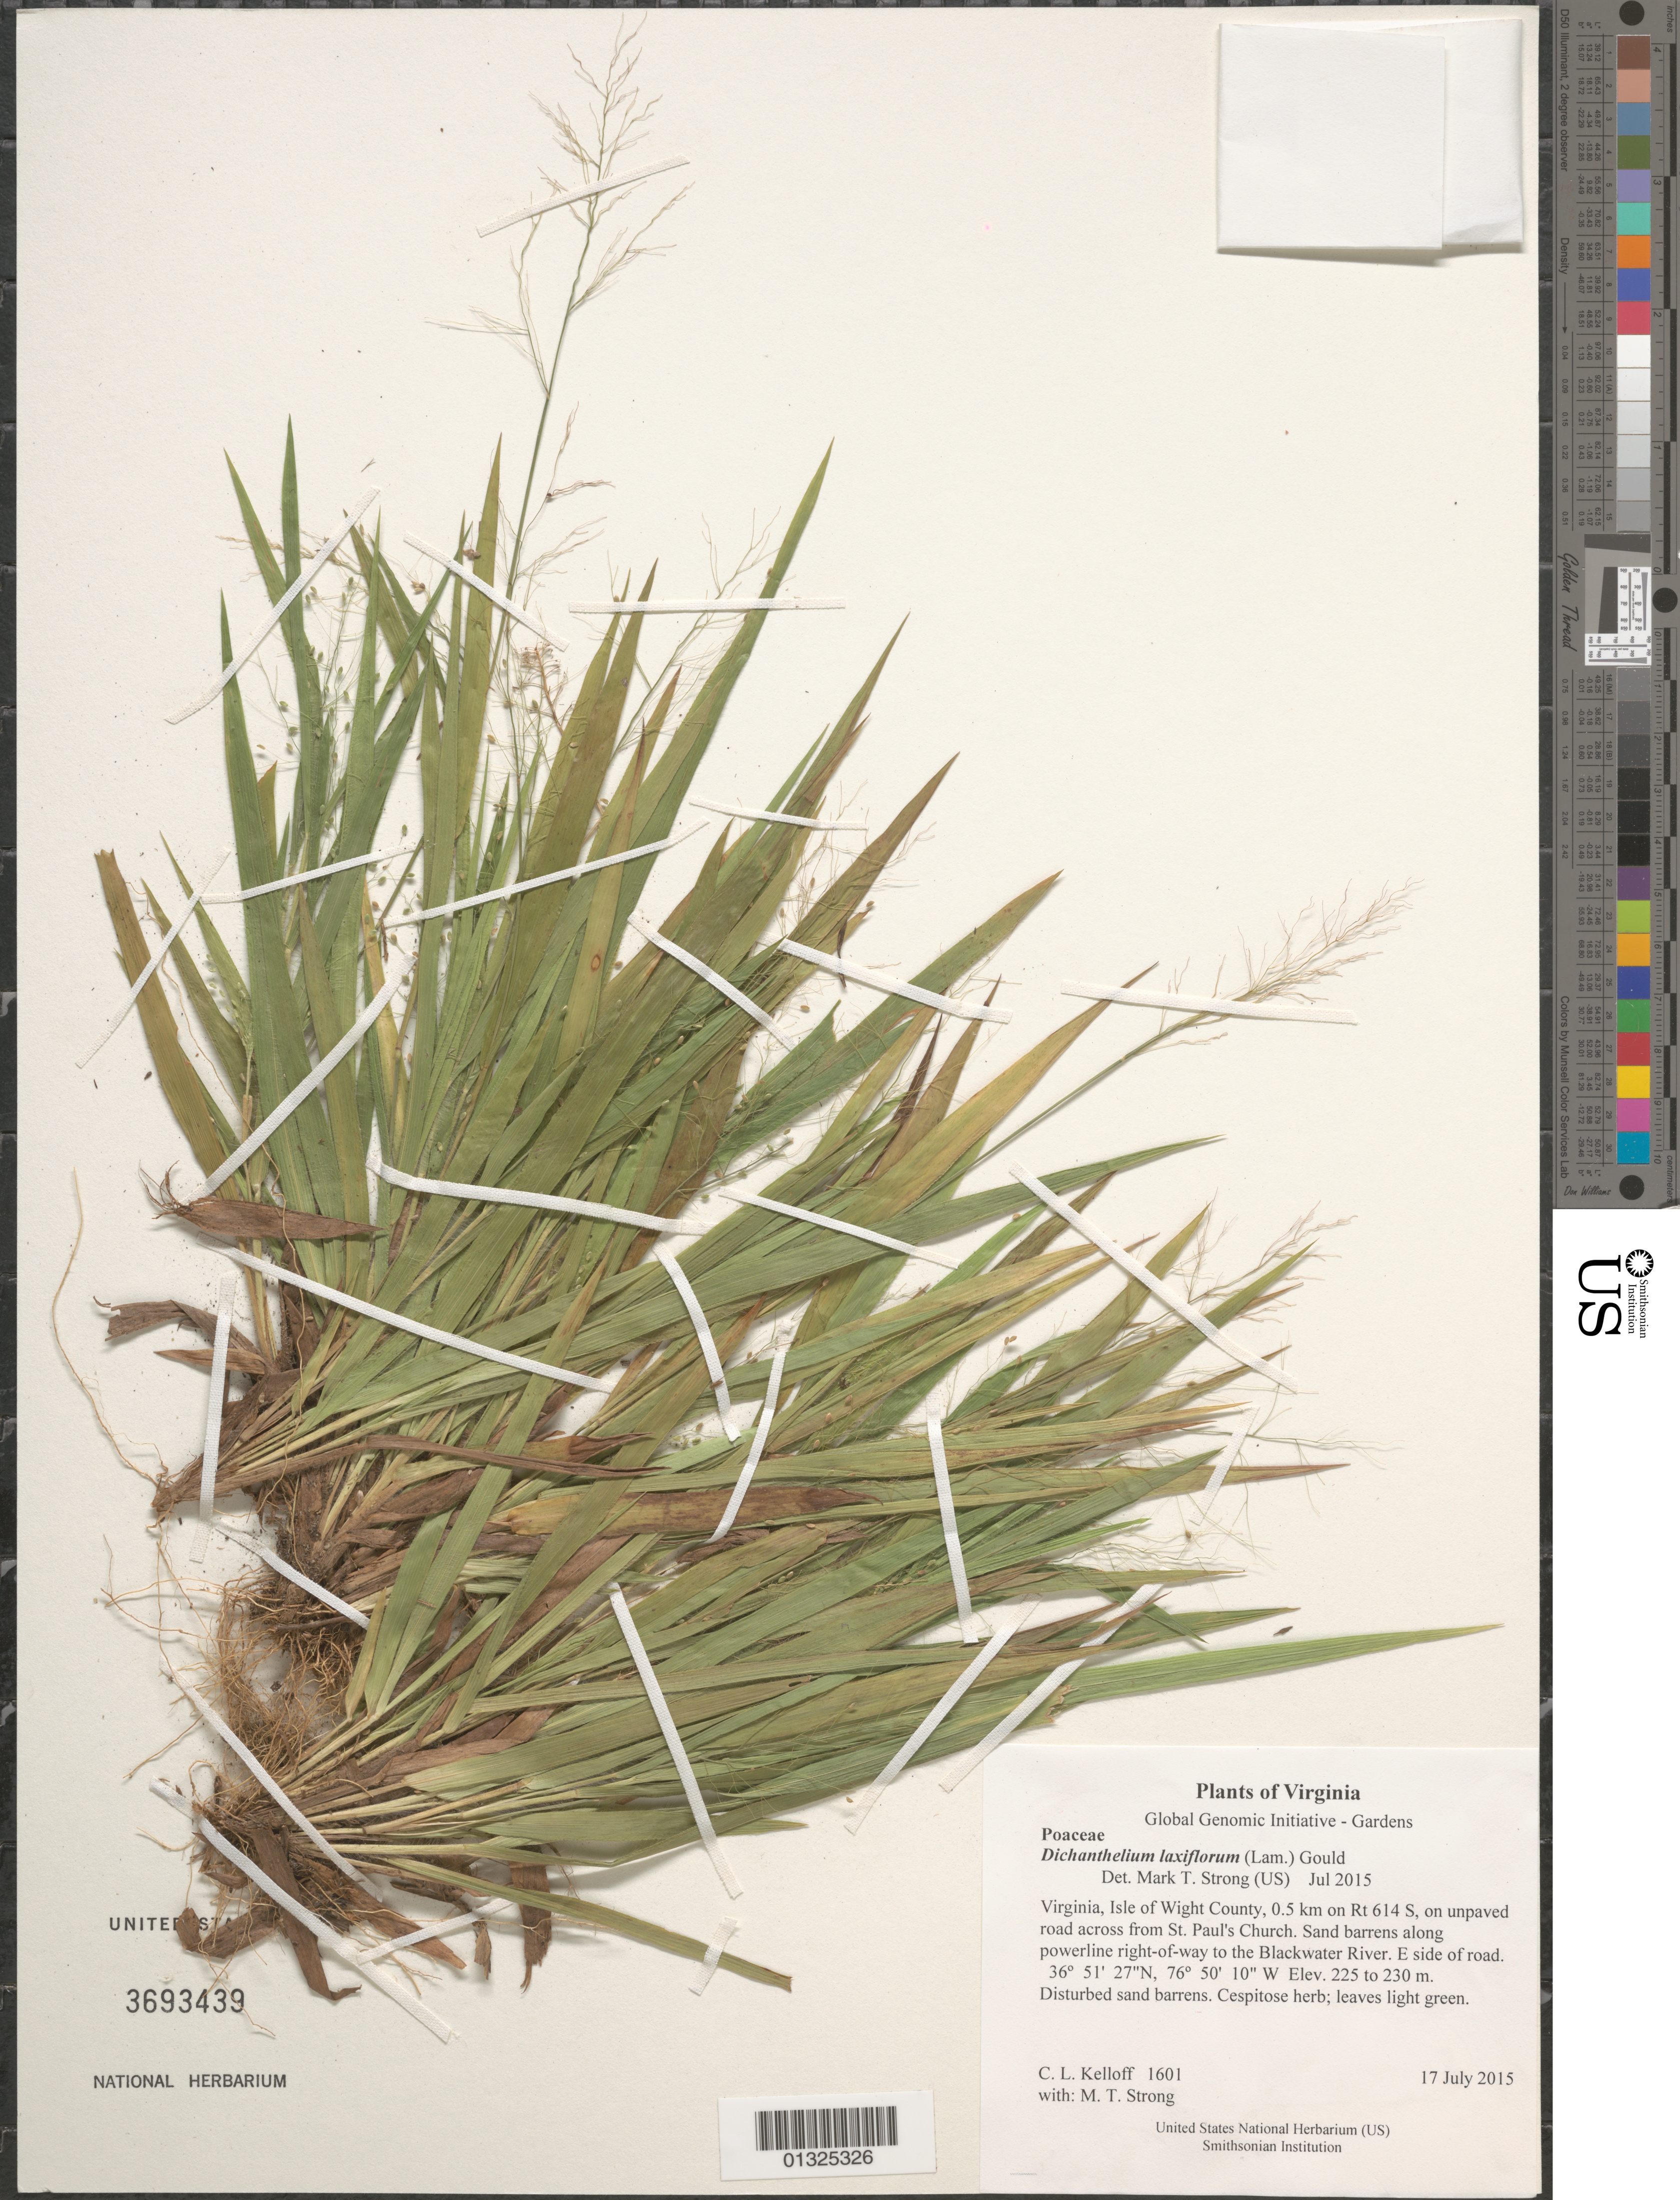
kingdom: Plantae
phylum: Tracheophyta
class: Liliopsida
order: Poales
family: Poaceae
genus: Dichanthelium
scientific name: Dichanthelium laxiflorum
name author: (Lam.) Gould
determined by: Strong, M. T., (US), Smithsonian Institution - National Museum of Natural History (UNITED STATES)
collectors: C. L. Kelloff & M. T. Strong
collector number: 1601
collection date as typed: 17 July 2015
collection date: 2015-07-17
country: United States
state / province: Virginia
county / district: Isle of Wight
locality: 0.5 km on Rt 614 S, on unpaved road across from St. Paul's Church. Sand barrens along powerline right-of-way to the Blackwater River. E side of road.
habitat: Disturbed sand barrens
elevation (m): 225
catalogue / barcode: US 3693439